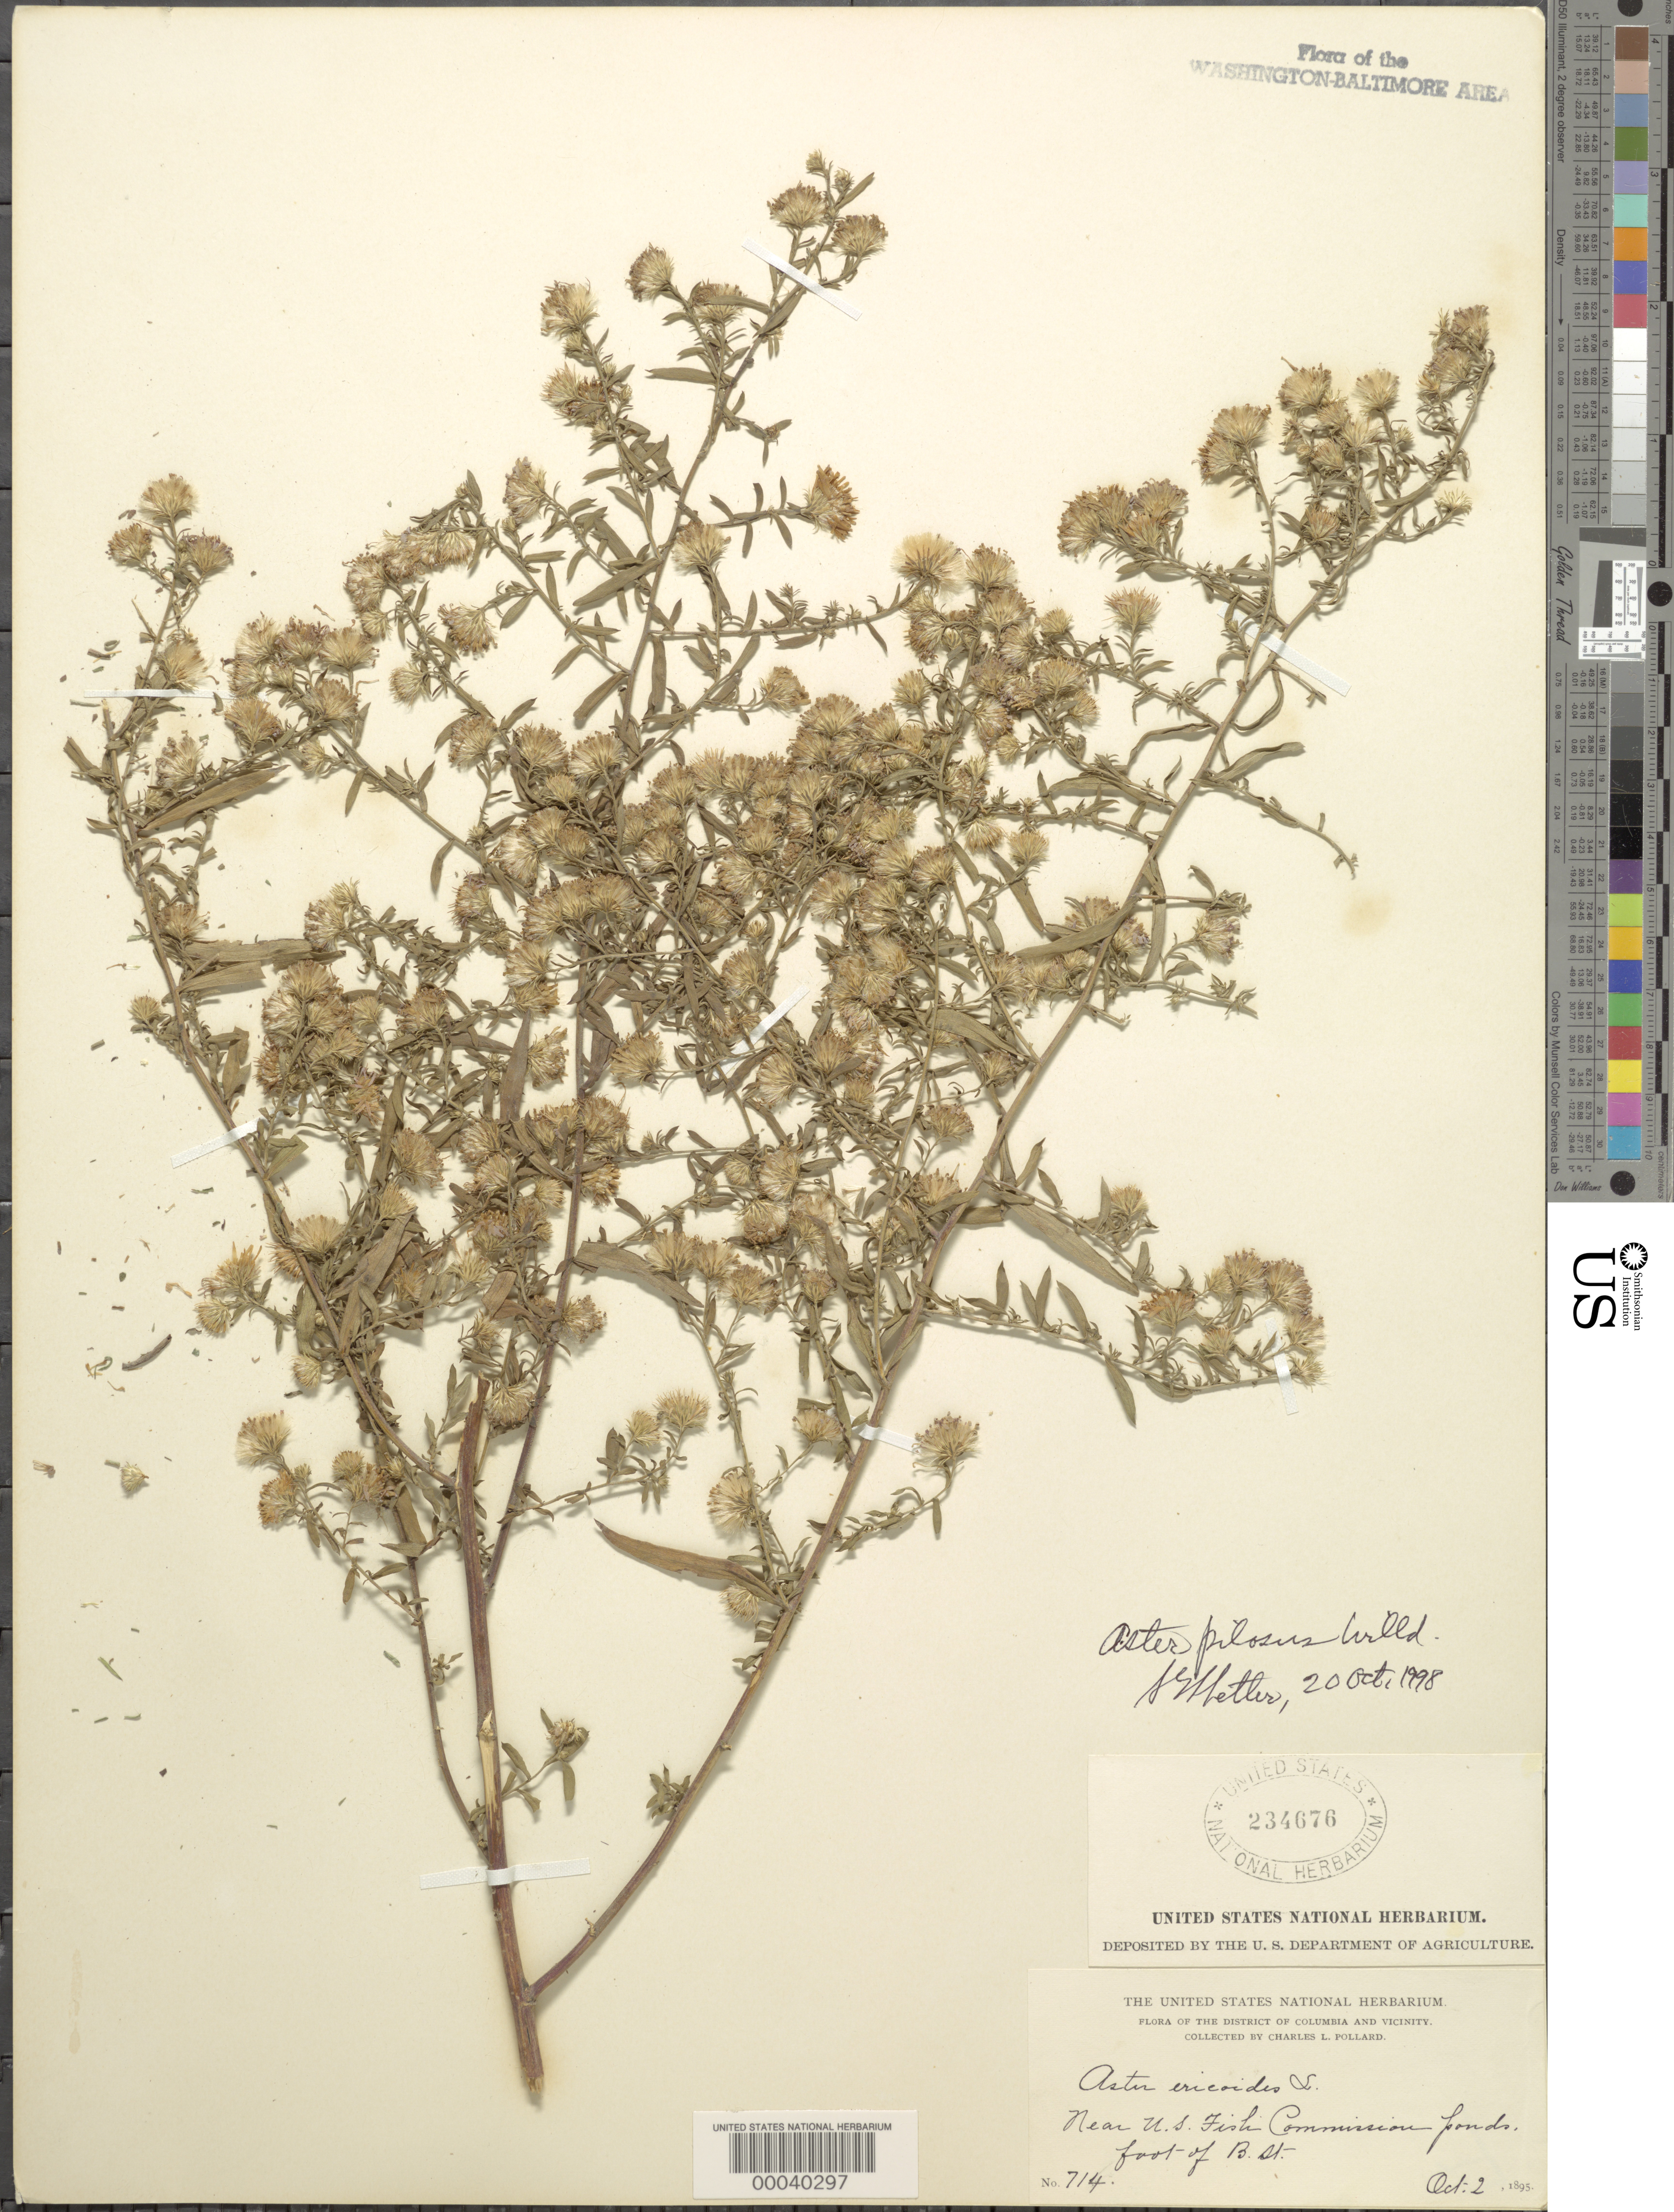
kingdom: Plantae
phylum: Tracheophyta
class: Magnoliopsida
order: Asterales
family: Asteraceae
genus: Symphyotrichum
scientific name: Symphyotrichum pilosum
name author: (Willd.) G.L. Nesom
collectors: C. L. Pollard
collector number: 714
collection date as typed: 02 Oct 1895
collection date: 1895-10-02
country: United States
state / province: District of Columbia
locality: Foot of B St. U.S. Fish Comm. Ponds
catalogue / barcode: US 234676